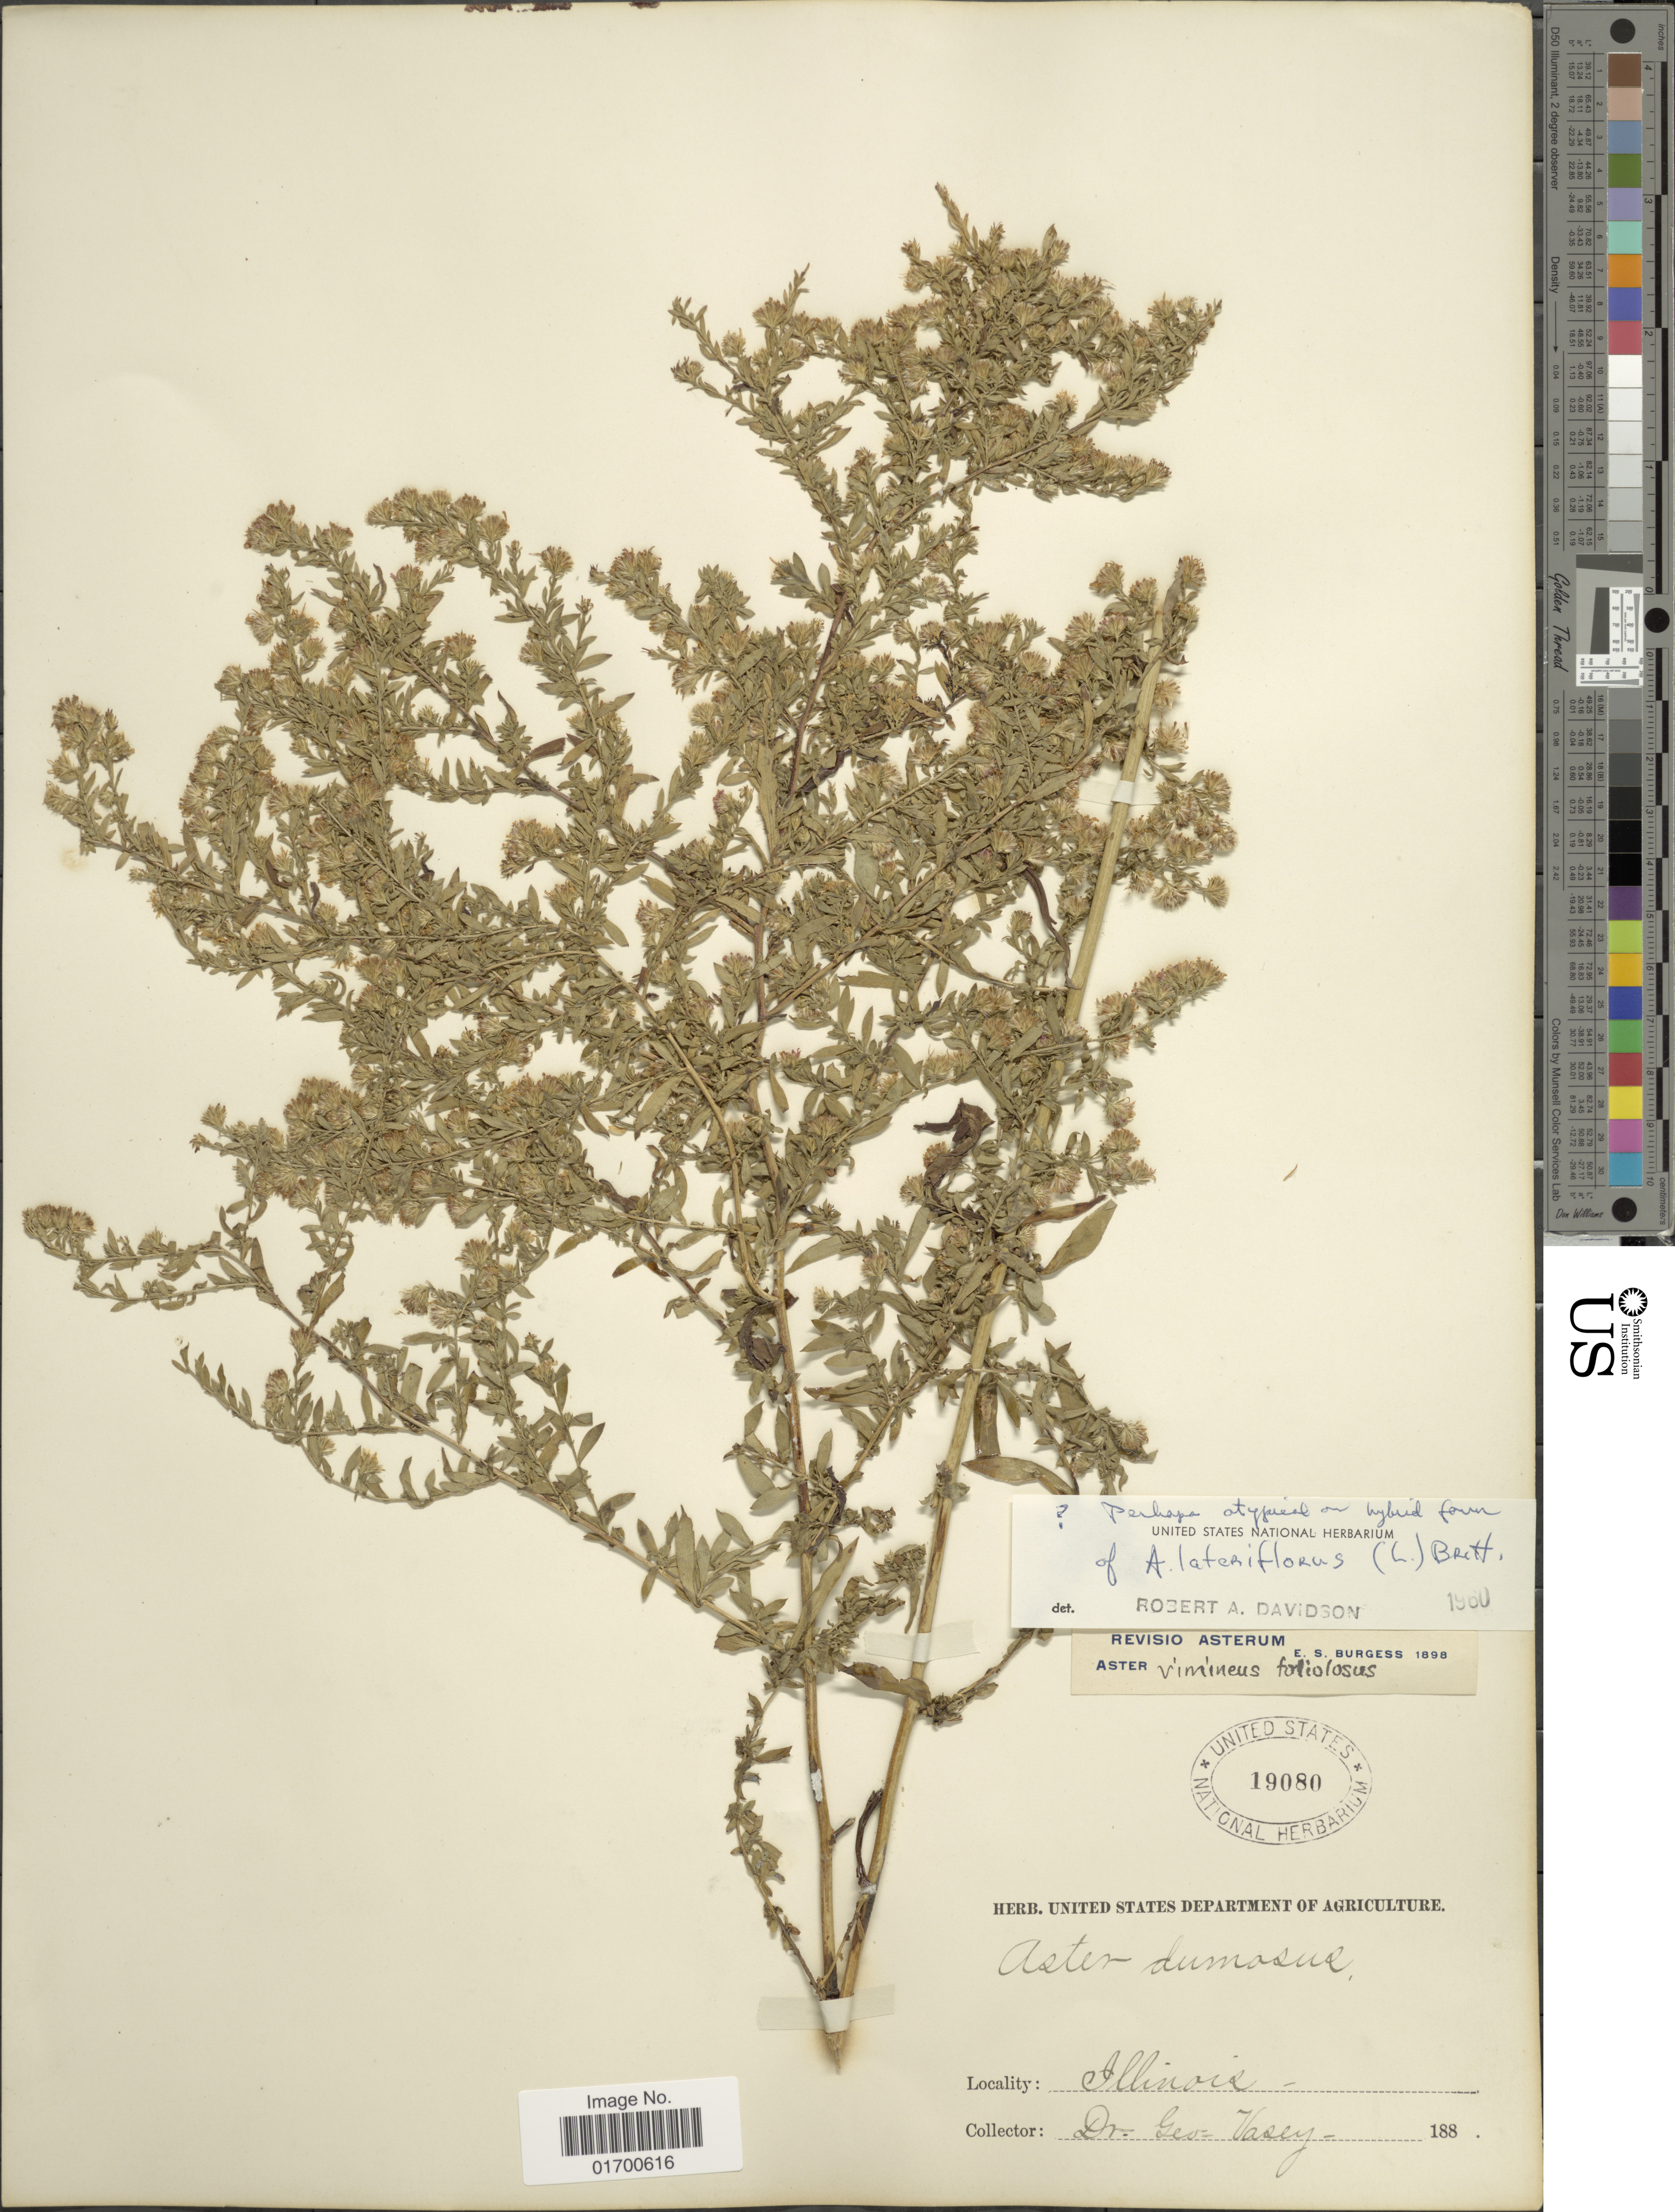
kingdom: Plantae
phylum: Tracheophyta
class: Magnoliopsida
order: Asterales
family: Asteraceae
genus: Symphyotrichum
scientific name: Symphyotrichum lateriflorum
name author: (L.) Á. Löve & D. Löve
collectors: G. Vasey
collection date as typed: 188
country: United States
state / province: Illinois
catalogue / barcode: US 19080